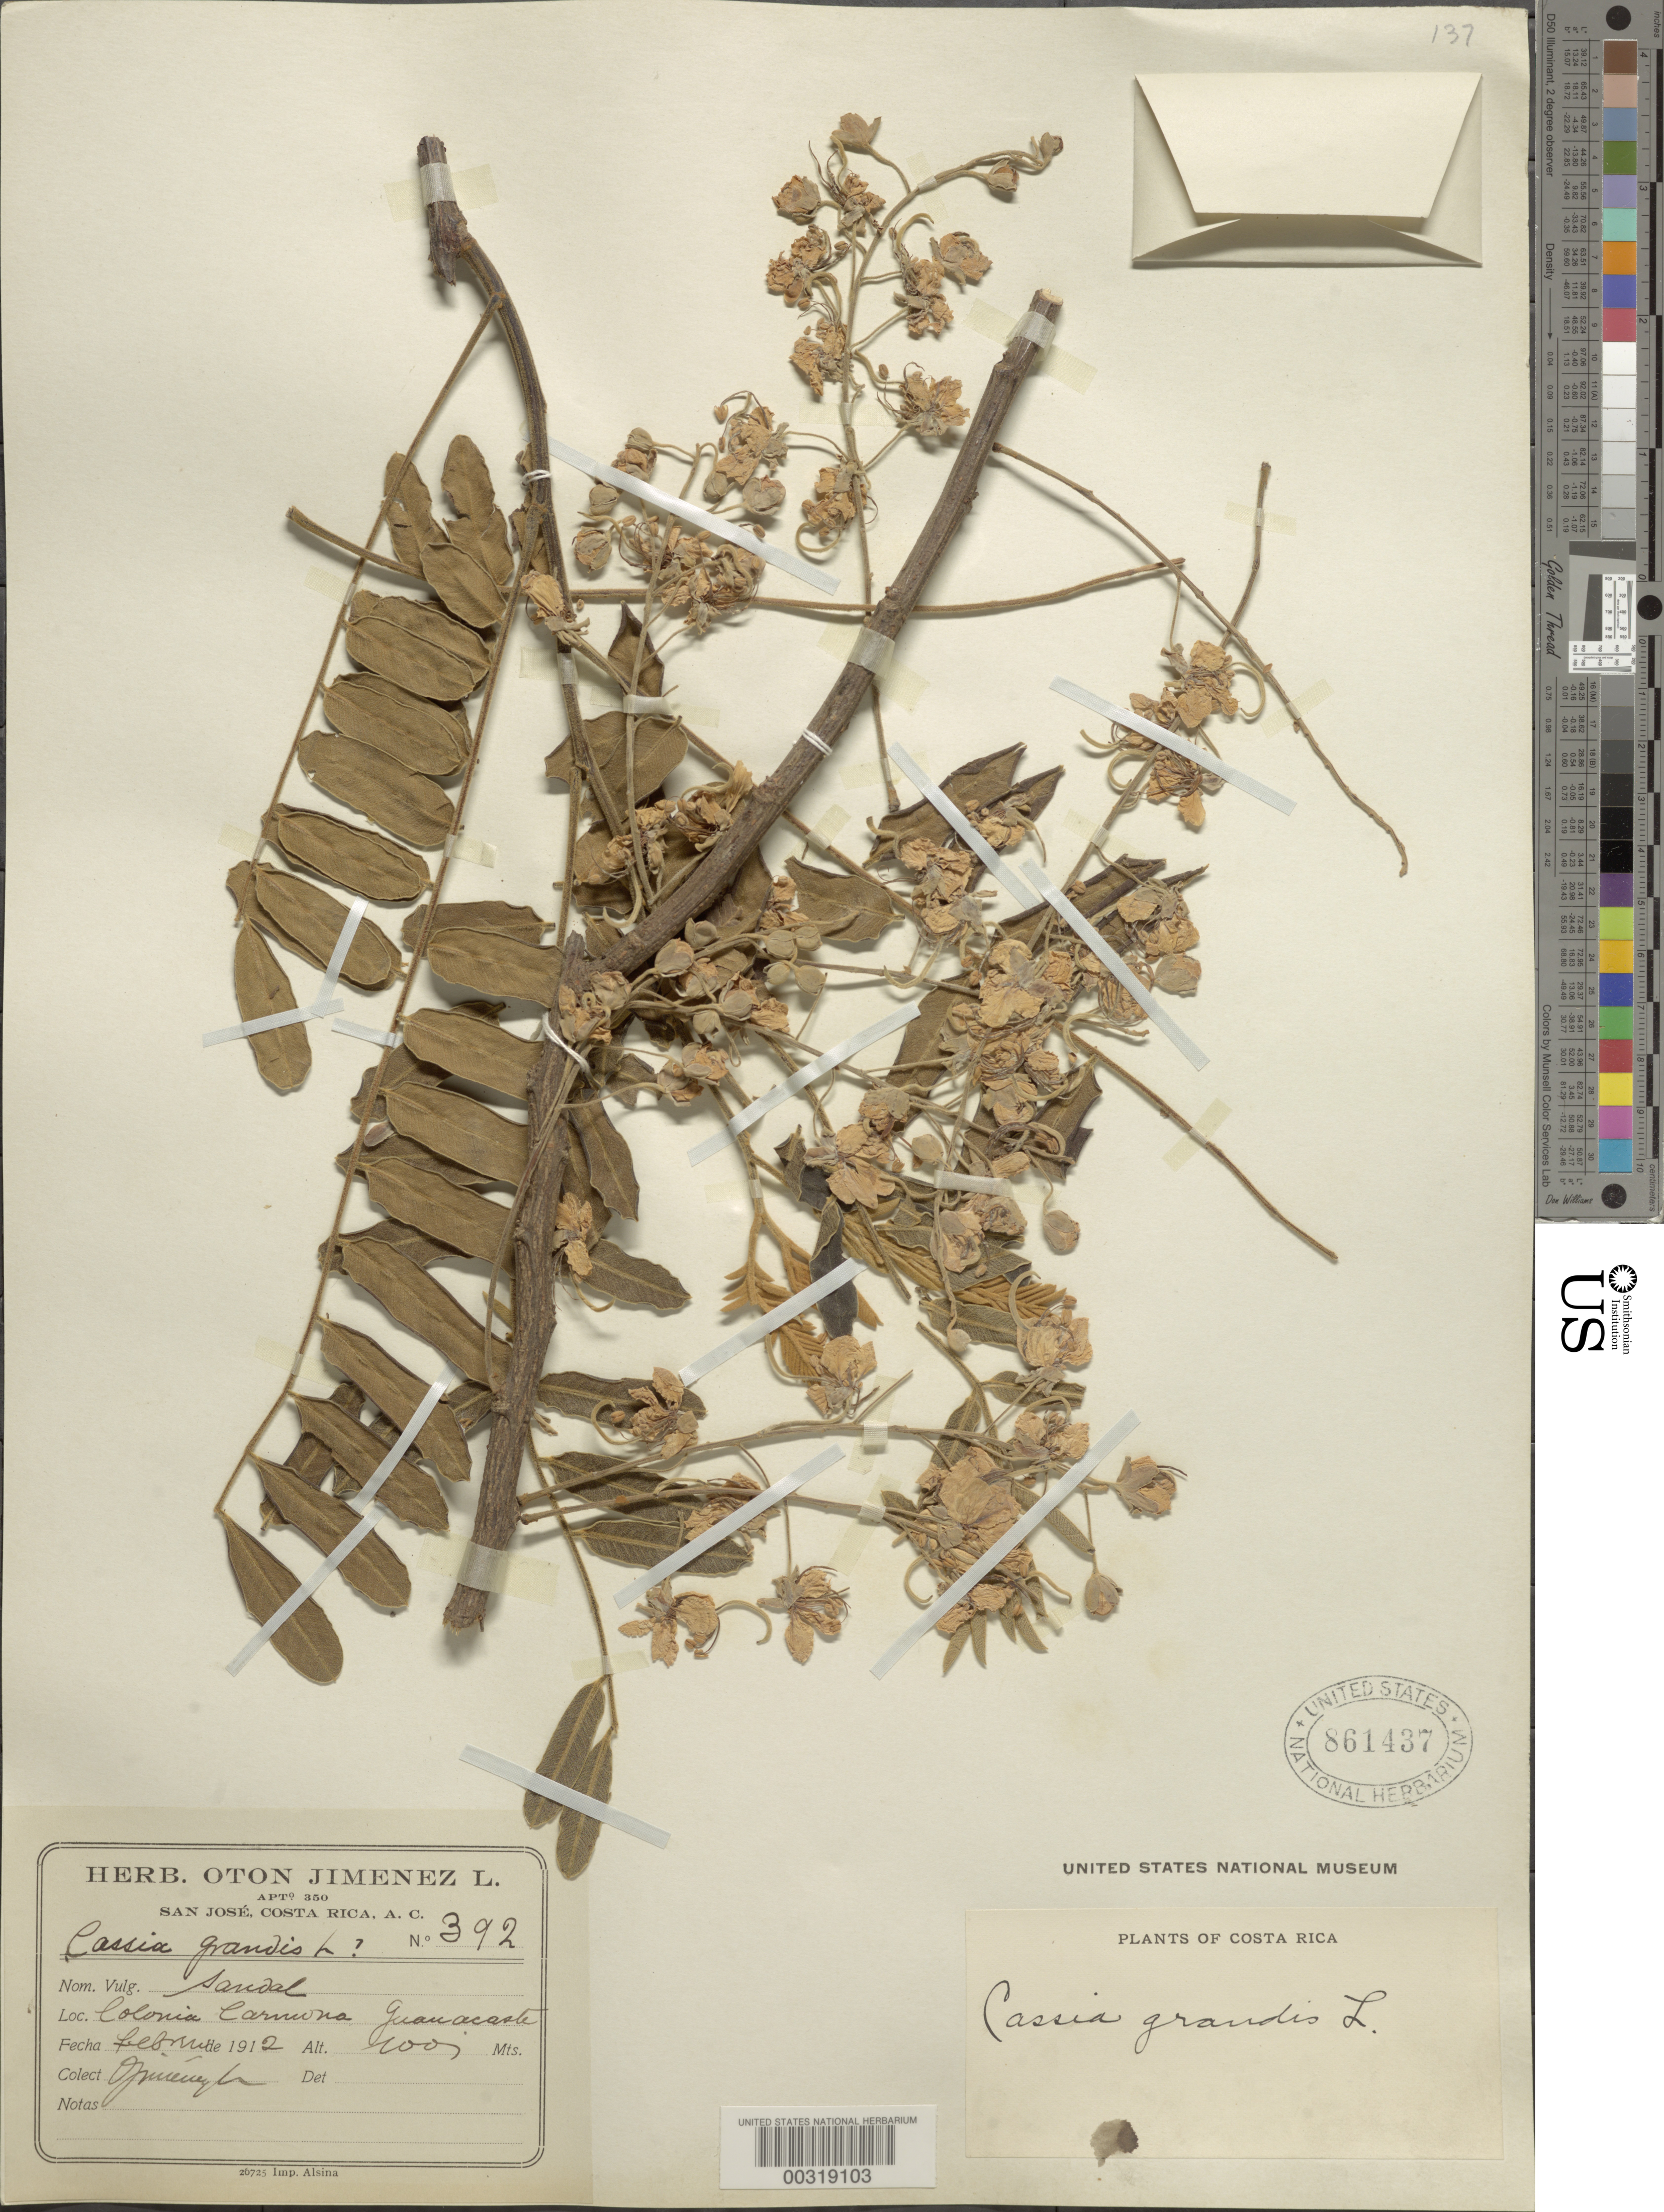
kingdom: Plantae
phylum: Tracheophyta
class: Magnoliopsida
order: Fabales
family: Fabaceae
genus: Cassia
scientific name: Cassia grandis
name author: L. f.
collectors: O. Jimenez L.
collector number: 392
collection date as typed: Feb 1912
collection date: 1912-02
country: Costa Rica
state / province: Guanacaste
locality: Colonia Carnwna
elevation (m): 1000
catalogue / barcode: US 861437